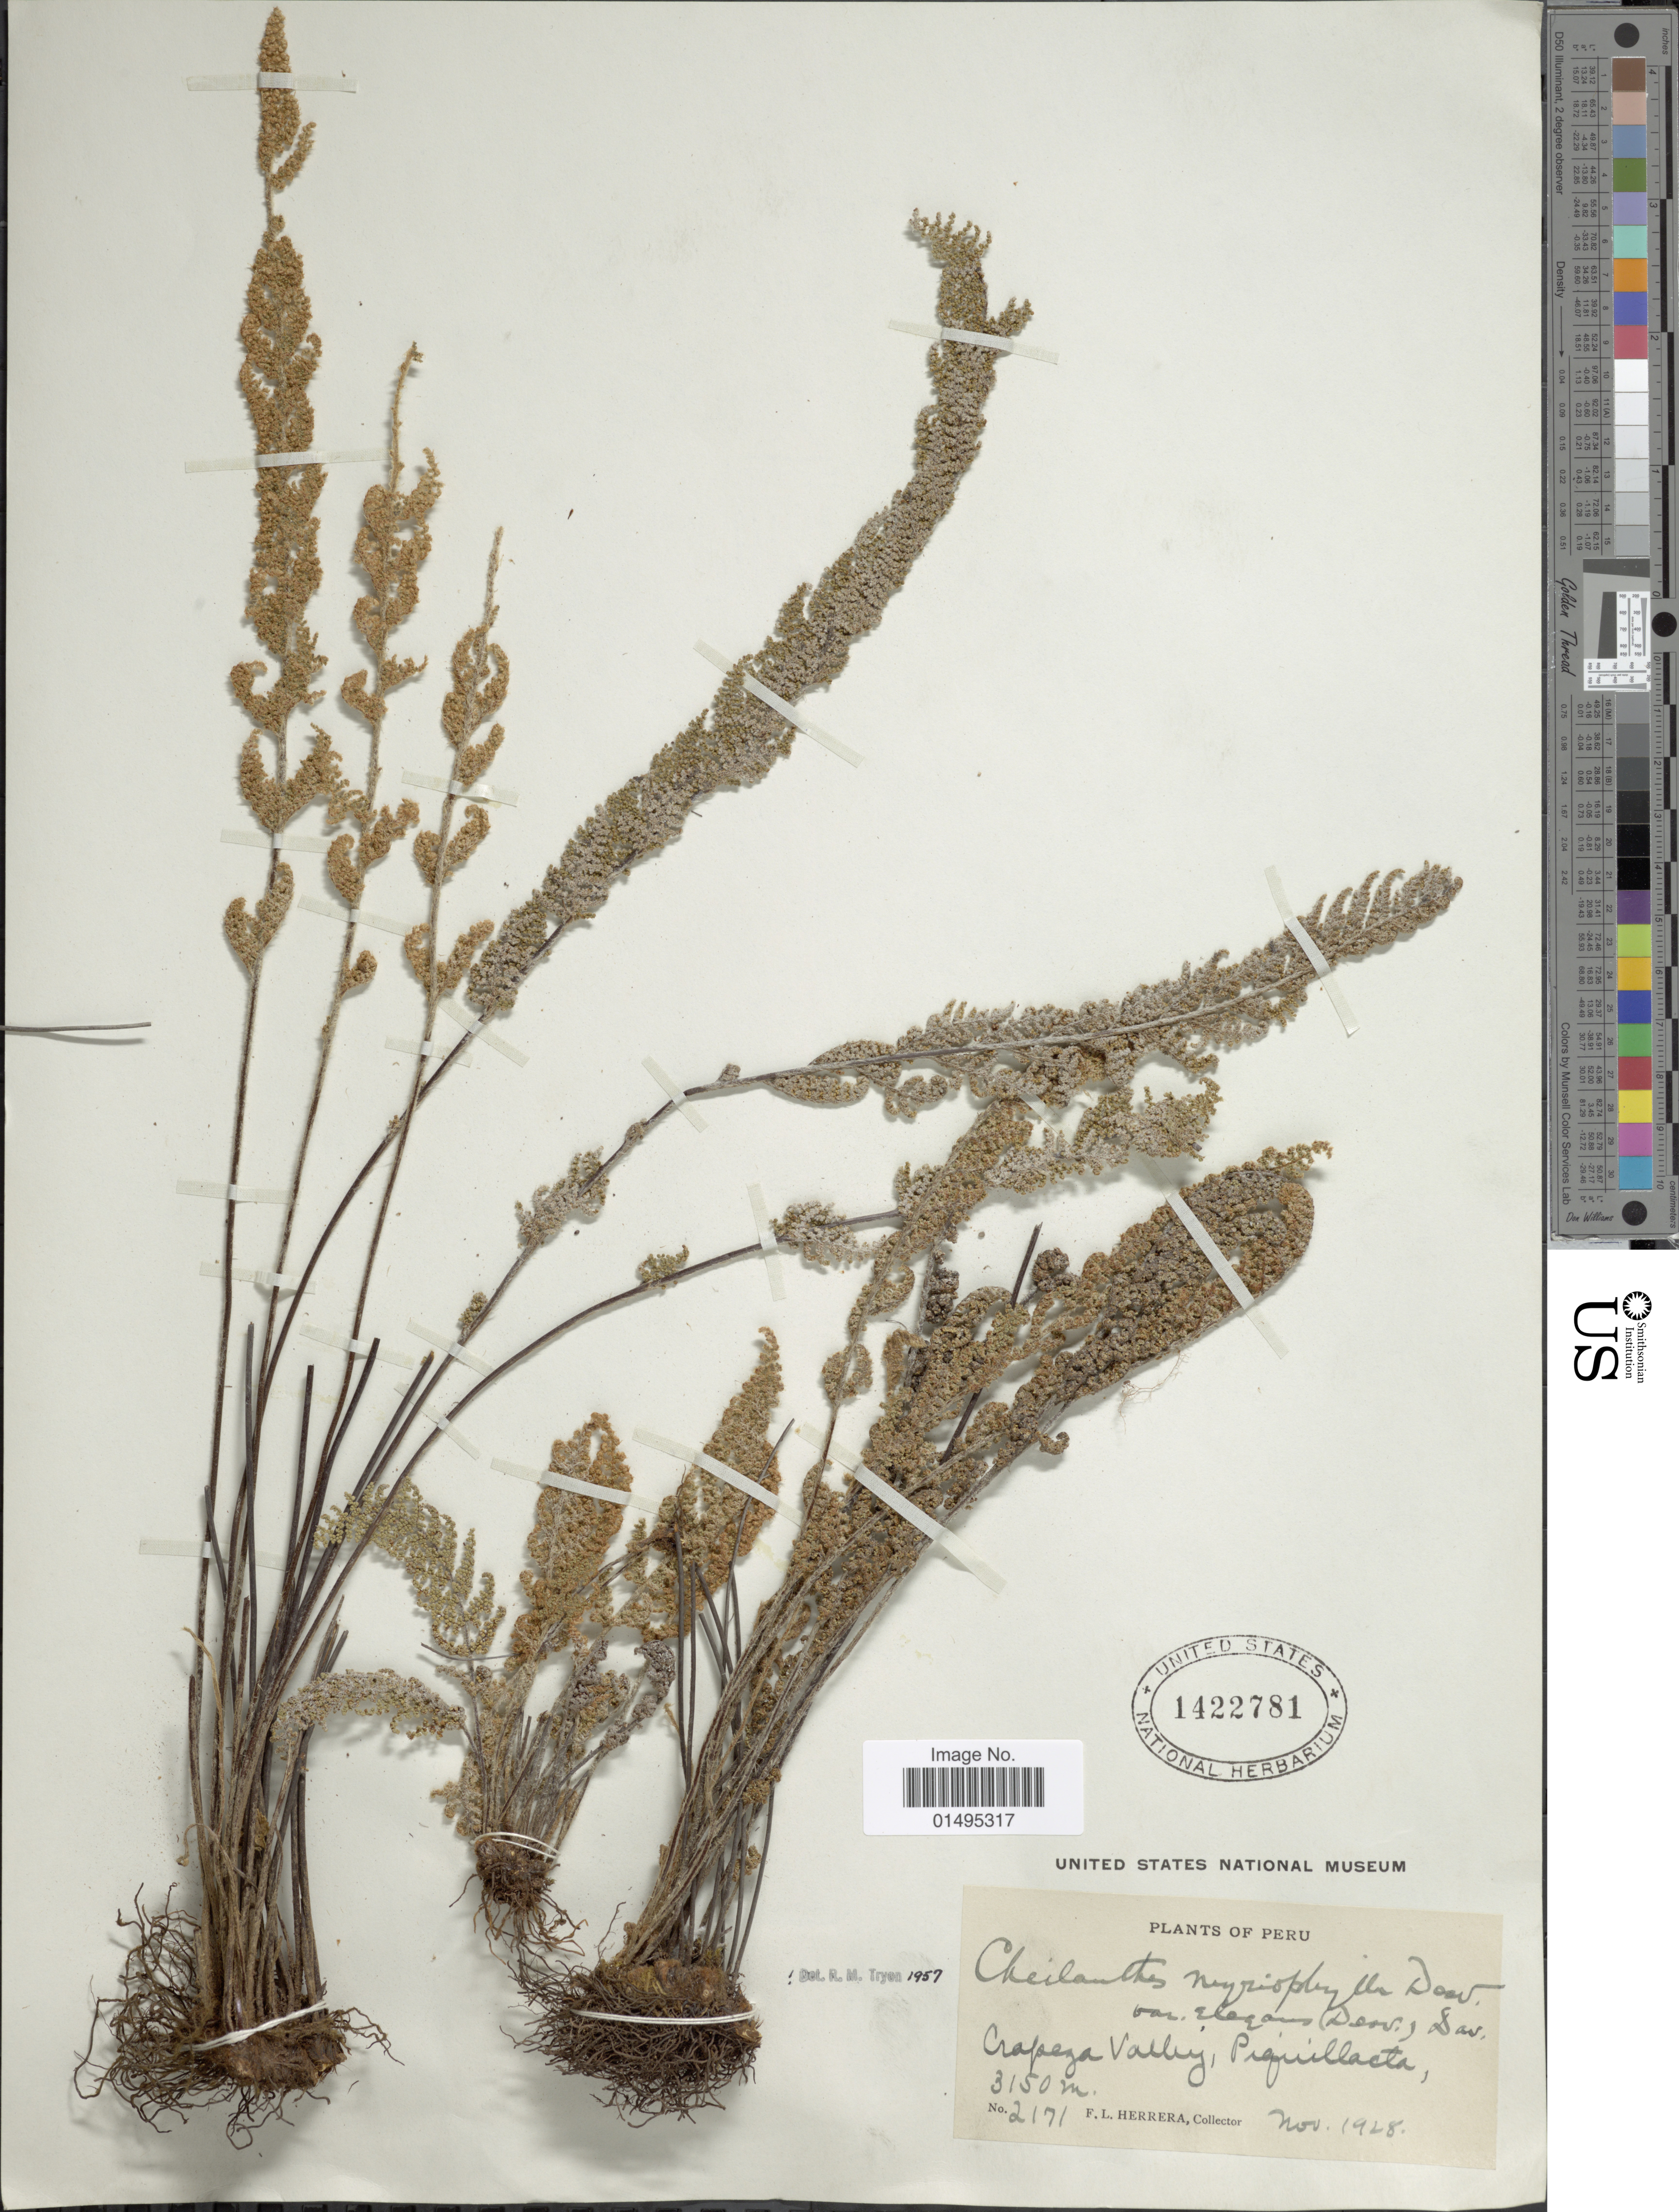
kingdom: Plantae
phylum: Tracheophyta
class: Polypodiopsida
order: Polypodiales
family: Pteridaceae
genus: Myriopteris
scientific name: Myriopteris myriophylla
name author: (Desv.) J. Sm.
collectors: F. L. Herrera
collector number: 2171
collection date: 1925-11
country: Peru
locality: Oropeza valley, Piquillacta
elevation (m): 3150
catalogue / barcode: US 1422781